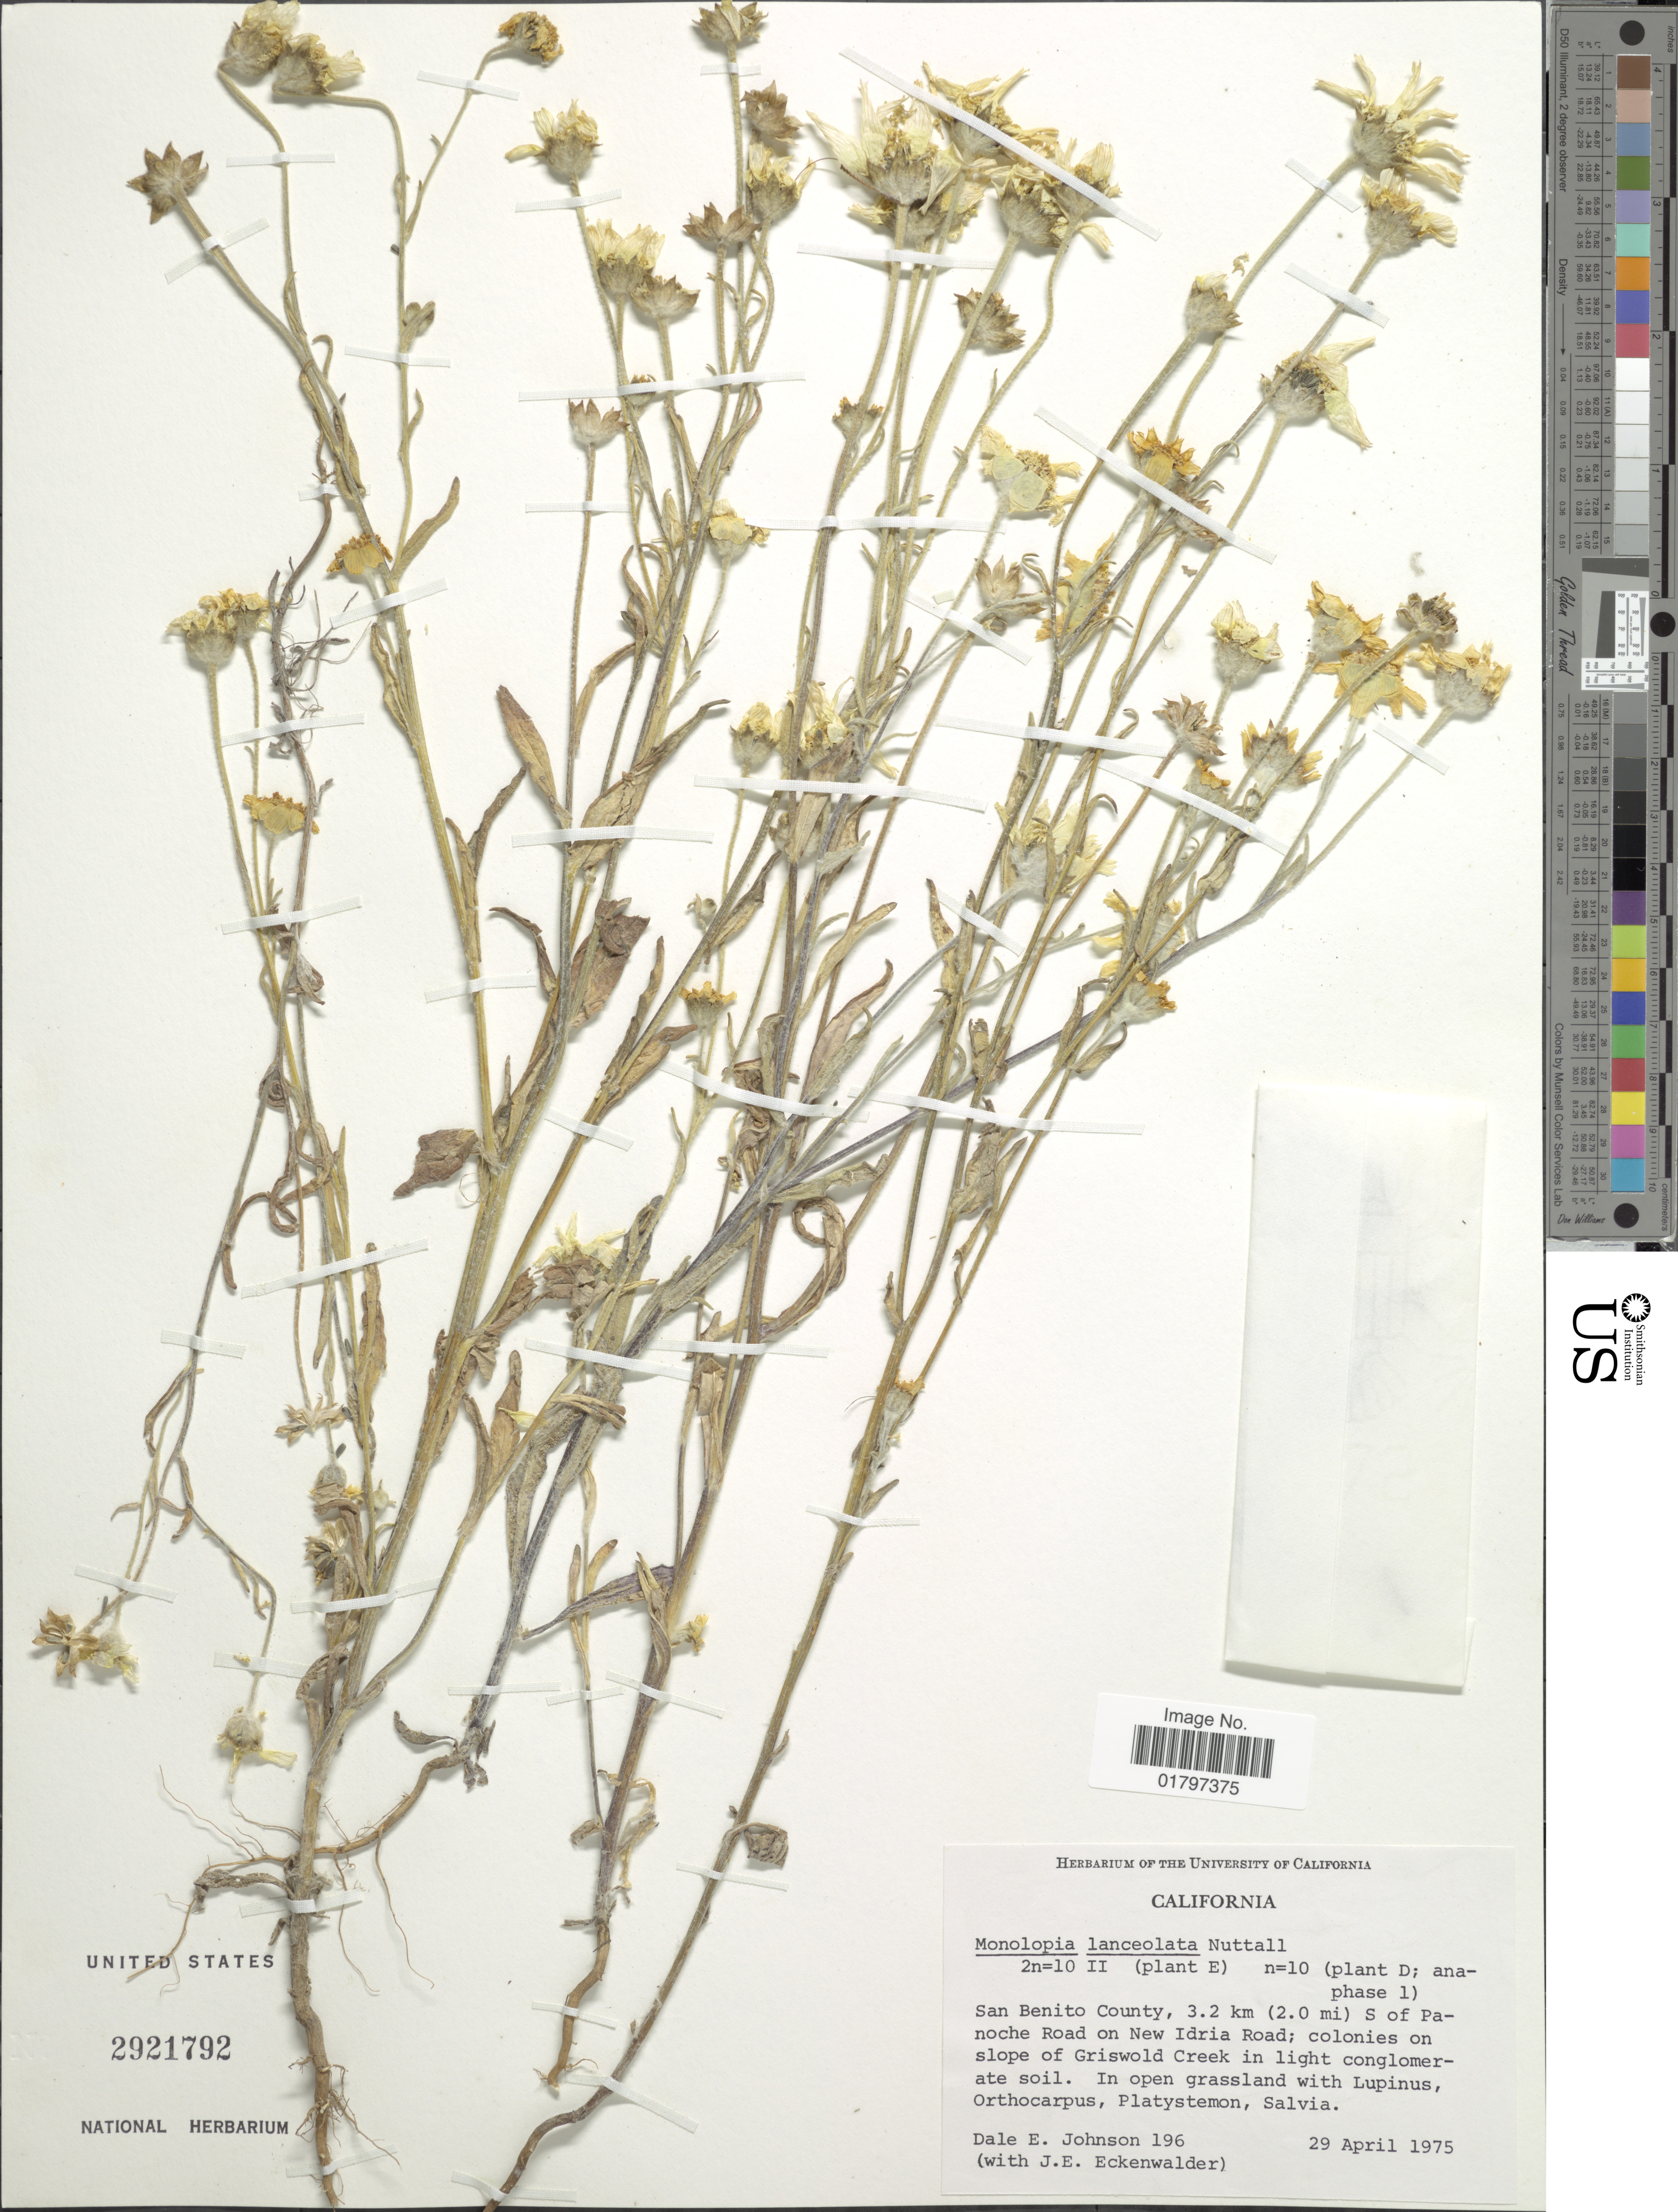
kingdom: Plantae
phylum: Tracheophyta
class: Magnoliopsida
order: Asterales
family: Asteraceae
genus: Monolopia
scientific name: Monolopia lanceolata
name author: Nutt.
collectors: D. E. Johnson & J. Eckenwalder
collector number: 196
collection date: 1975-04-29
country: United States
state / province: California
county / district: San Benito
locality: San Benito County, 3.2 km (2.0 mi) S of Panoche Road on New Idria Road; colonias on slope of Griswold Creek in light conglomerate soil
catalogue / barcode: US 2921792